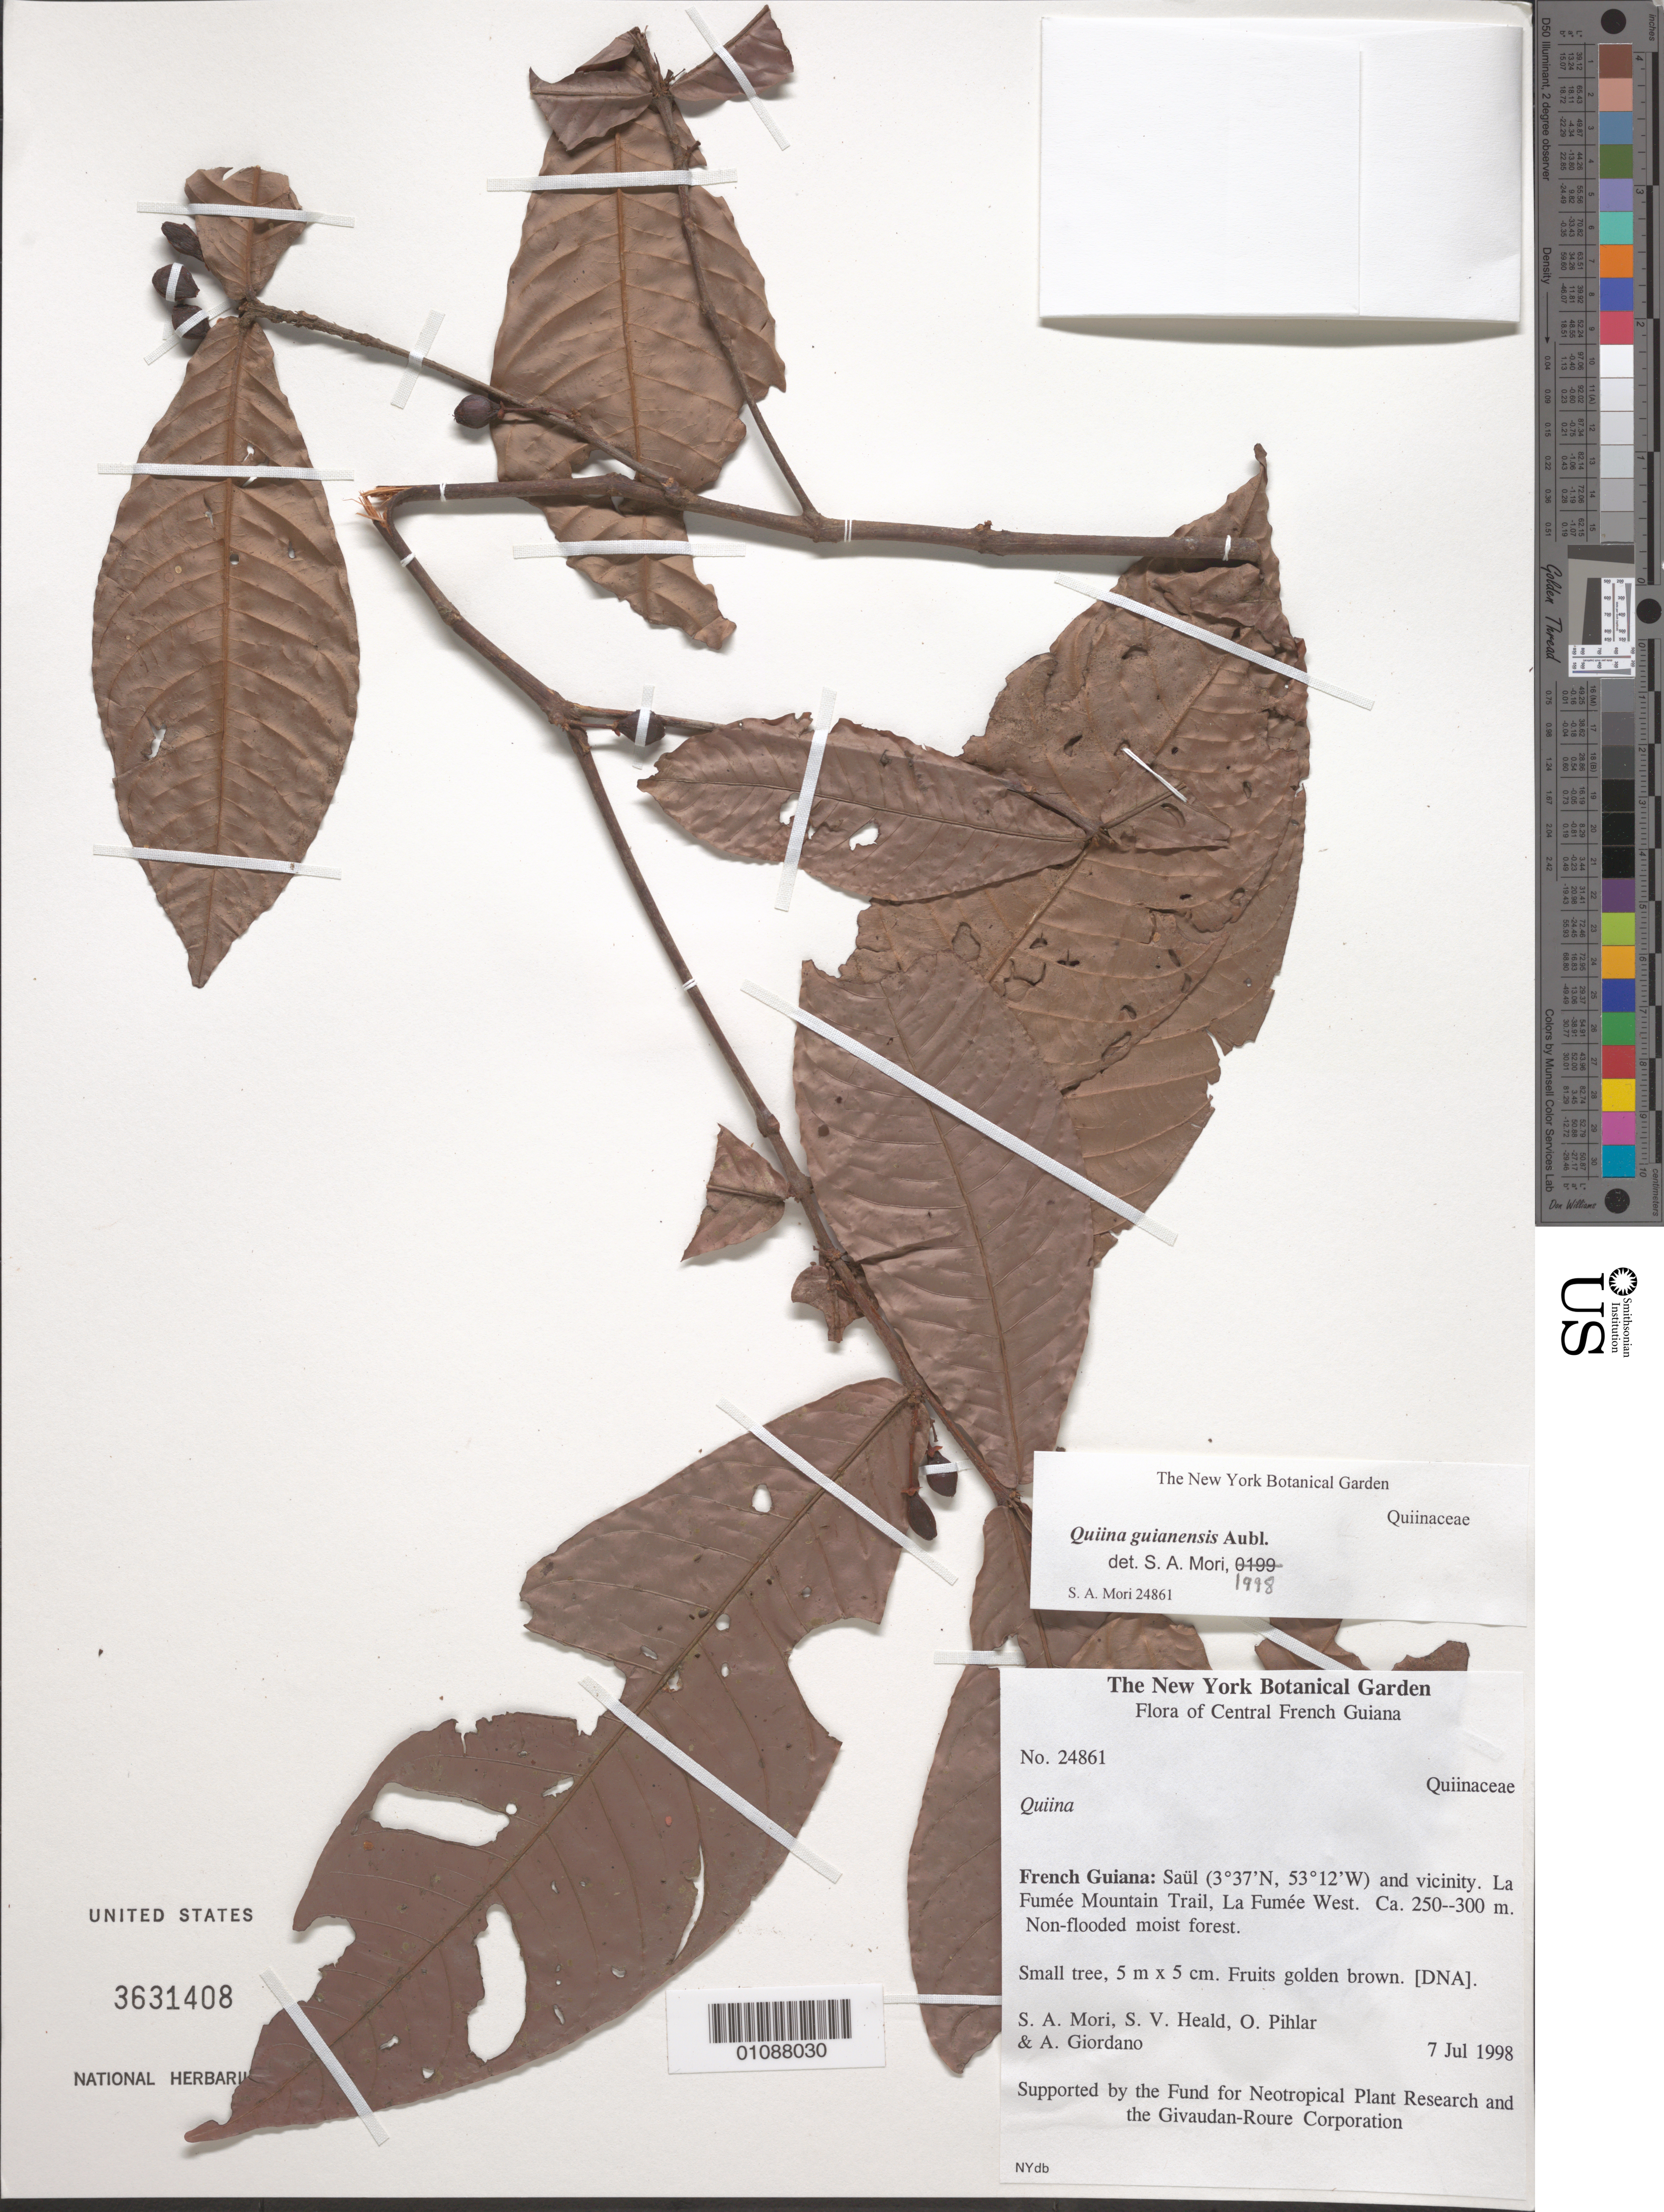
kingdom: Plantae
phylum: Tracheophyta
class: Magnoliopsida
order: Malpighiales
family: Quiinaceae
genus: Quiina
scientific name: Quiina guianensis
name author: Aubl.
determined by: Mori, Scott A.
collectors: S. Mori, S. Heald, O. Pihlar & A. Giordano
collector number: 24861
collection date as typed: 7-Jul-98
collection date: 1998-07-07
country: French Guiana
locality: Saül and vic., La Fumée Mountain Trail, La Fumée West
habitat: Non-flooded moist forest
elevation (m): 250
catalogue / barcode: US 3631408